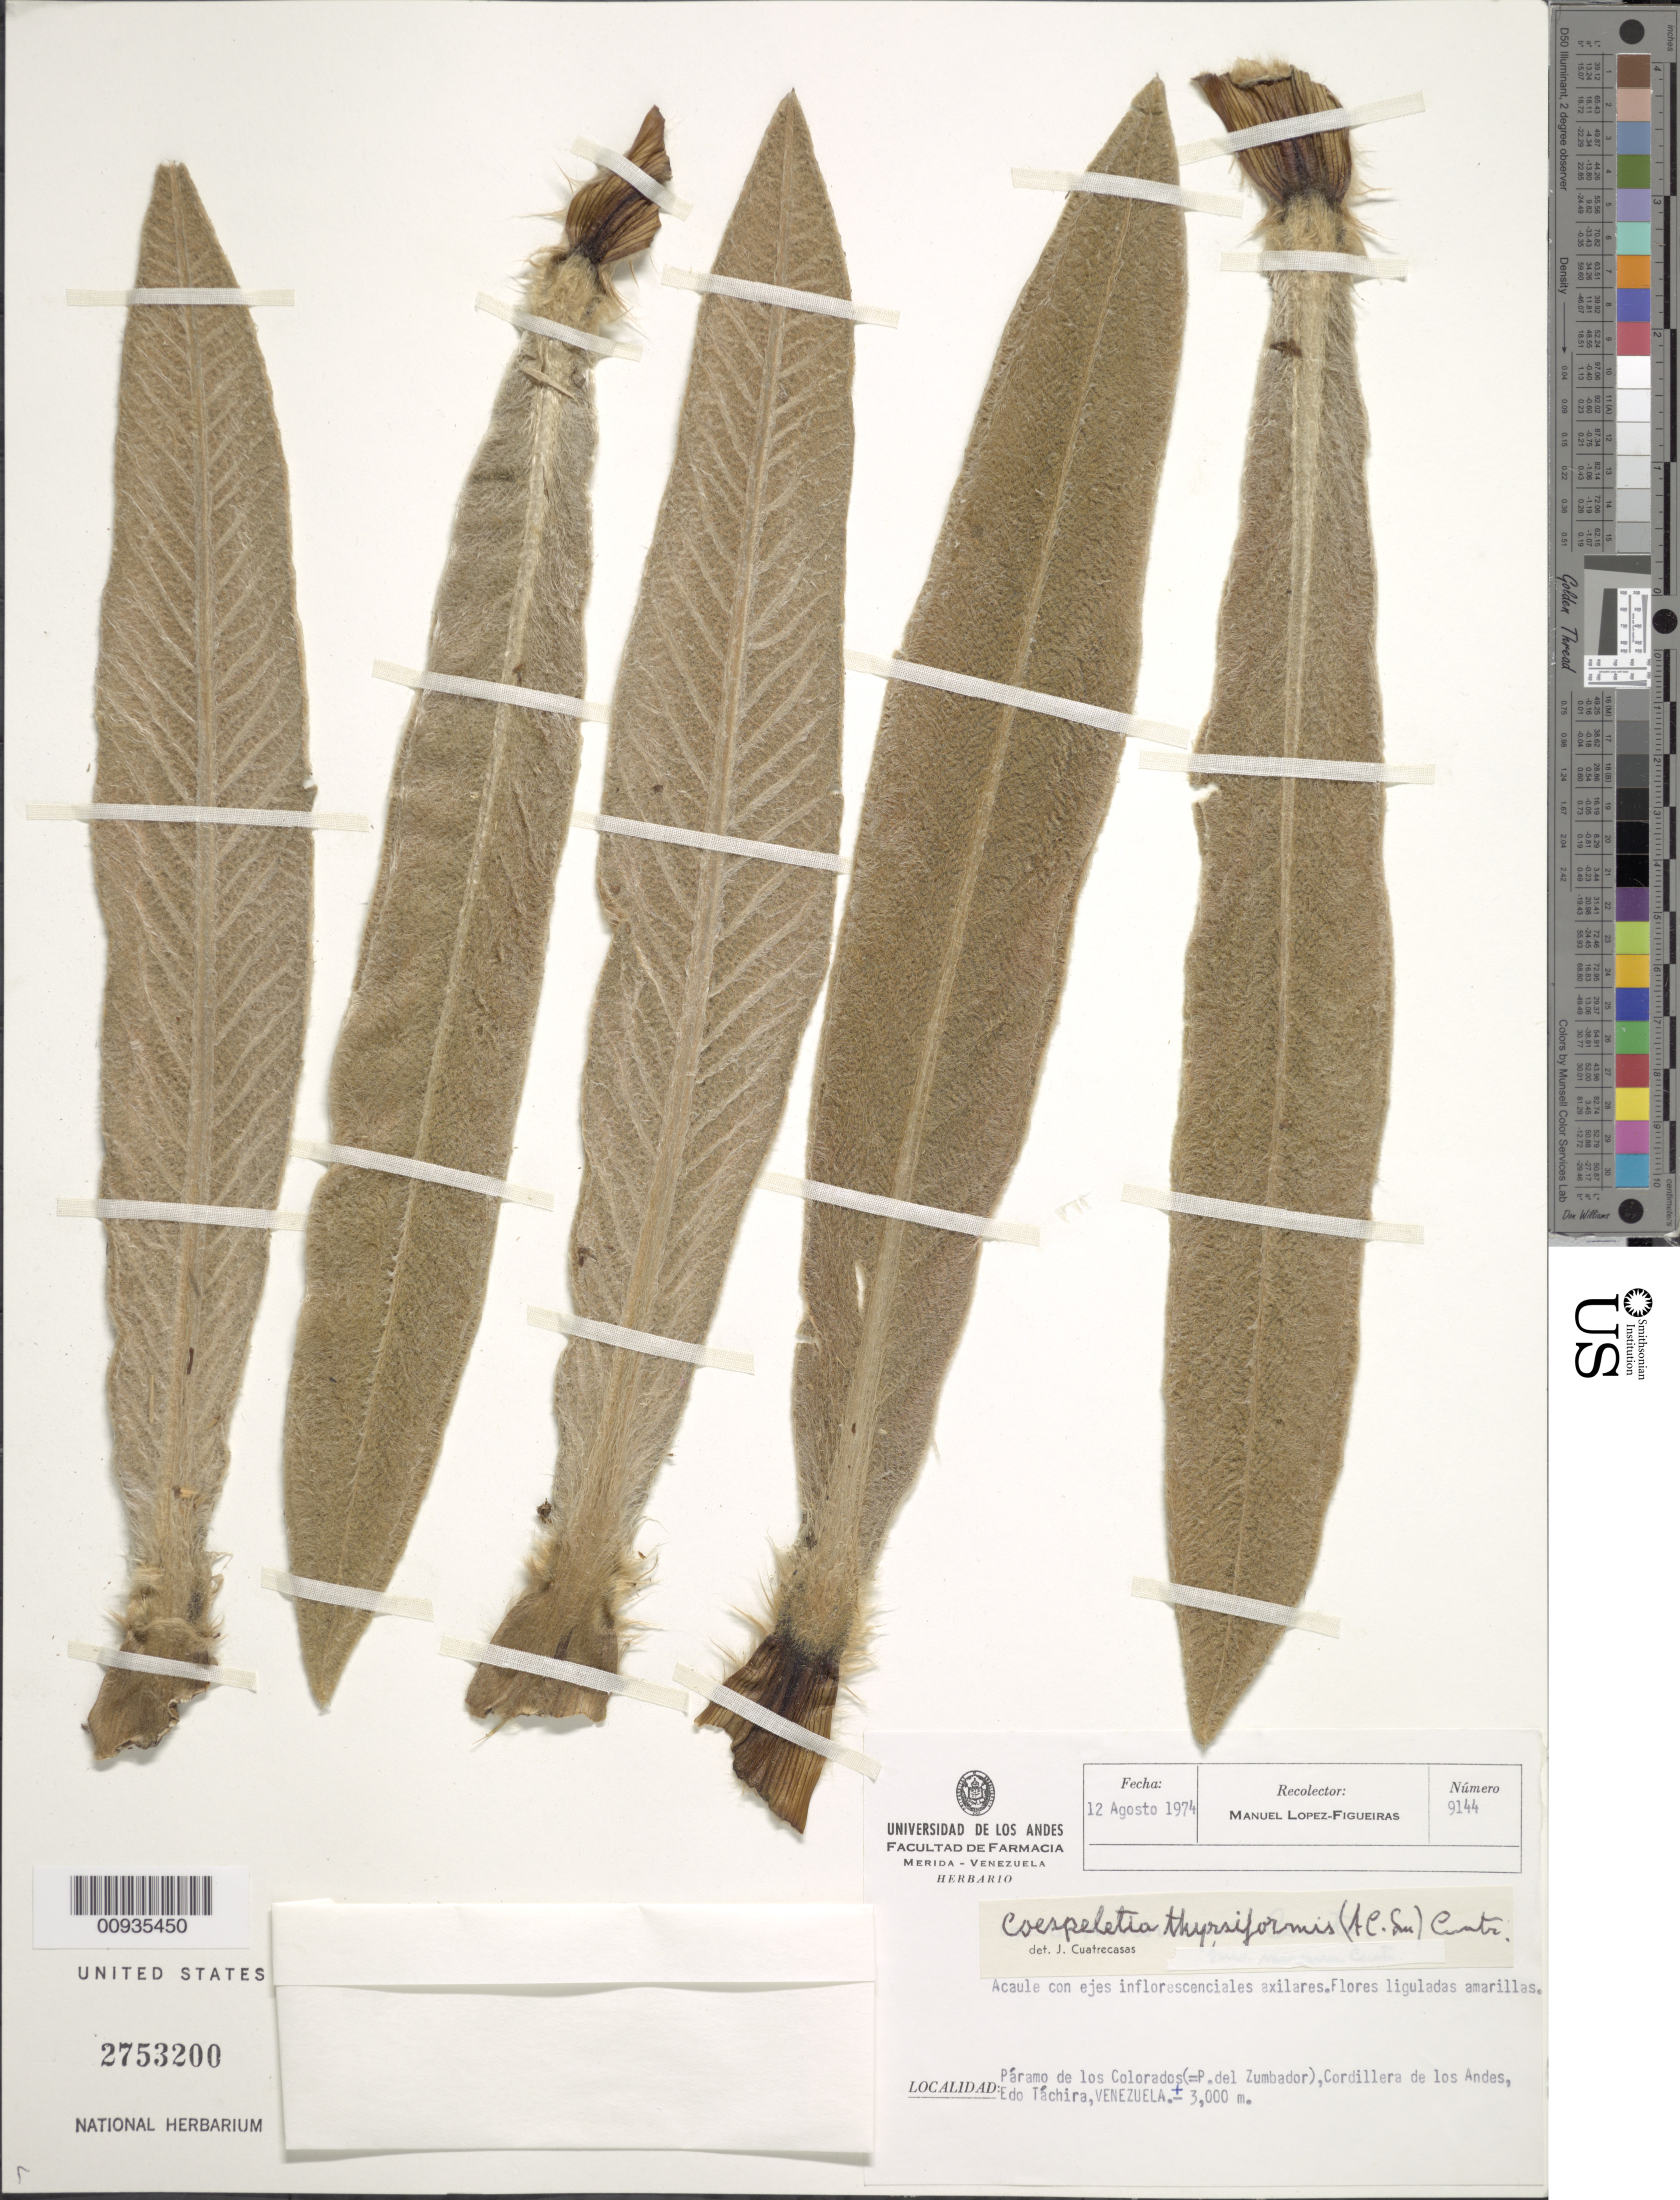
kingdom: Plantae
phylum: Tracheophyta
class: Magnoliopsida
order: Asterales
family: Asteraceae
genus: Coespeletia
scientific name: Coespeletia thyrsiformis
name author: (A.C. Sm.) Cuatrec.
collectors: M. López Figueiras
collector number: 9144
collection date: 1974-08-12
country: Venezuela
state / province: Táchira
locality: Páramo de Los Colorados. (=P. del Zumbador), Cordillera de los Andes.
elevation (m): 3000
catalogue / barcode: US 2753200